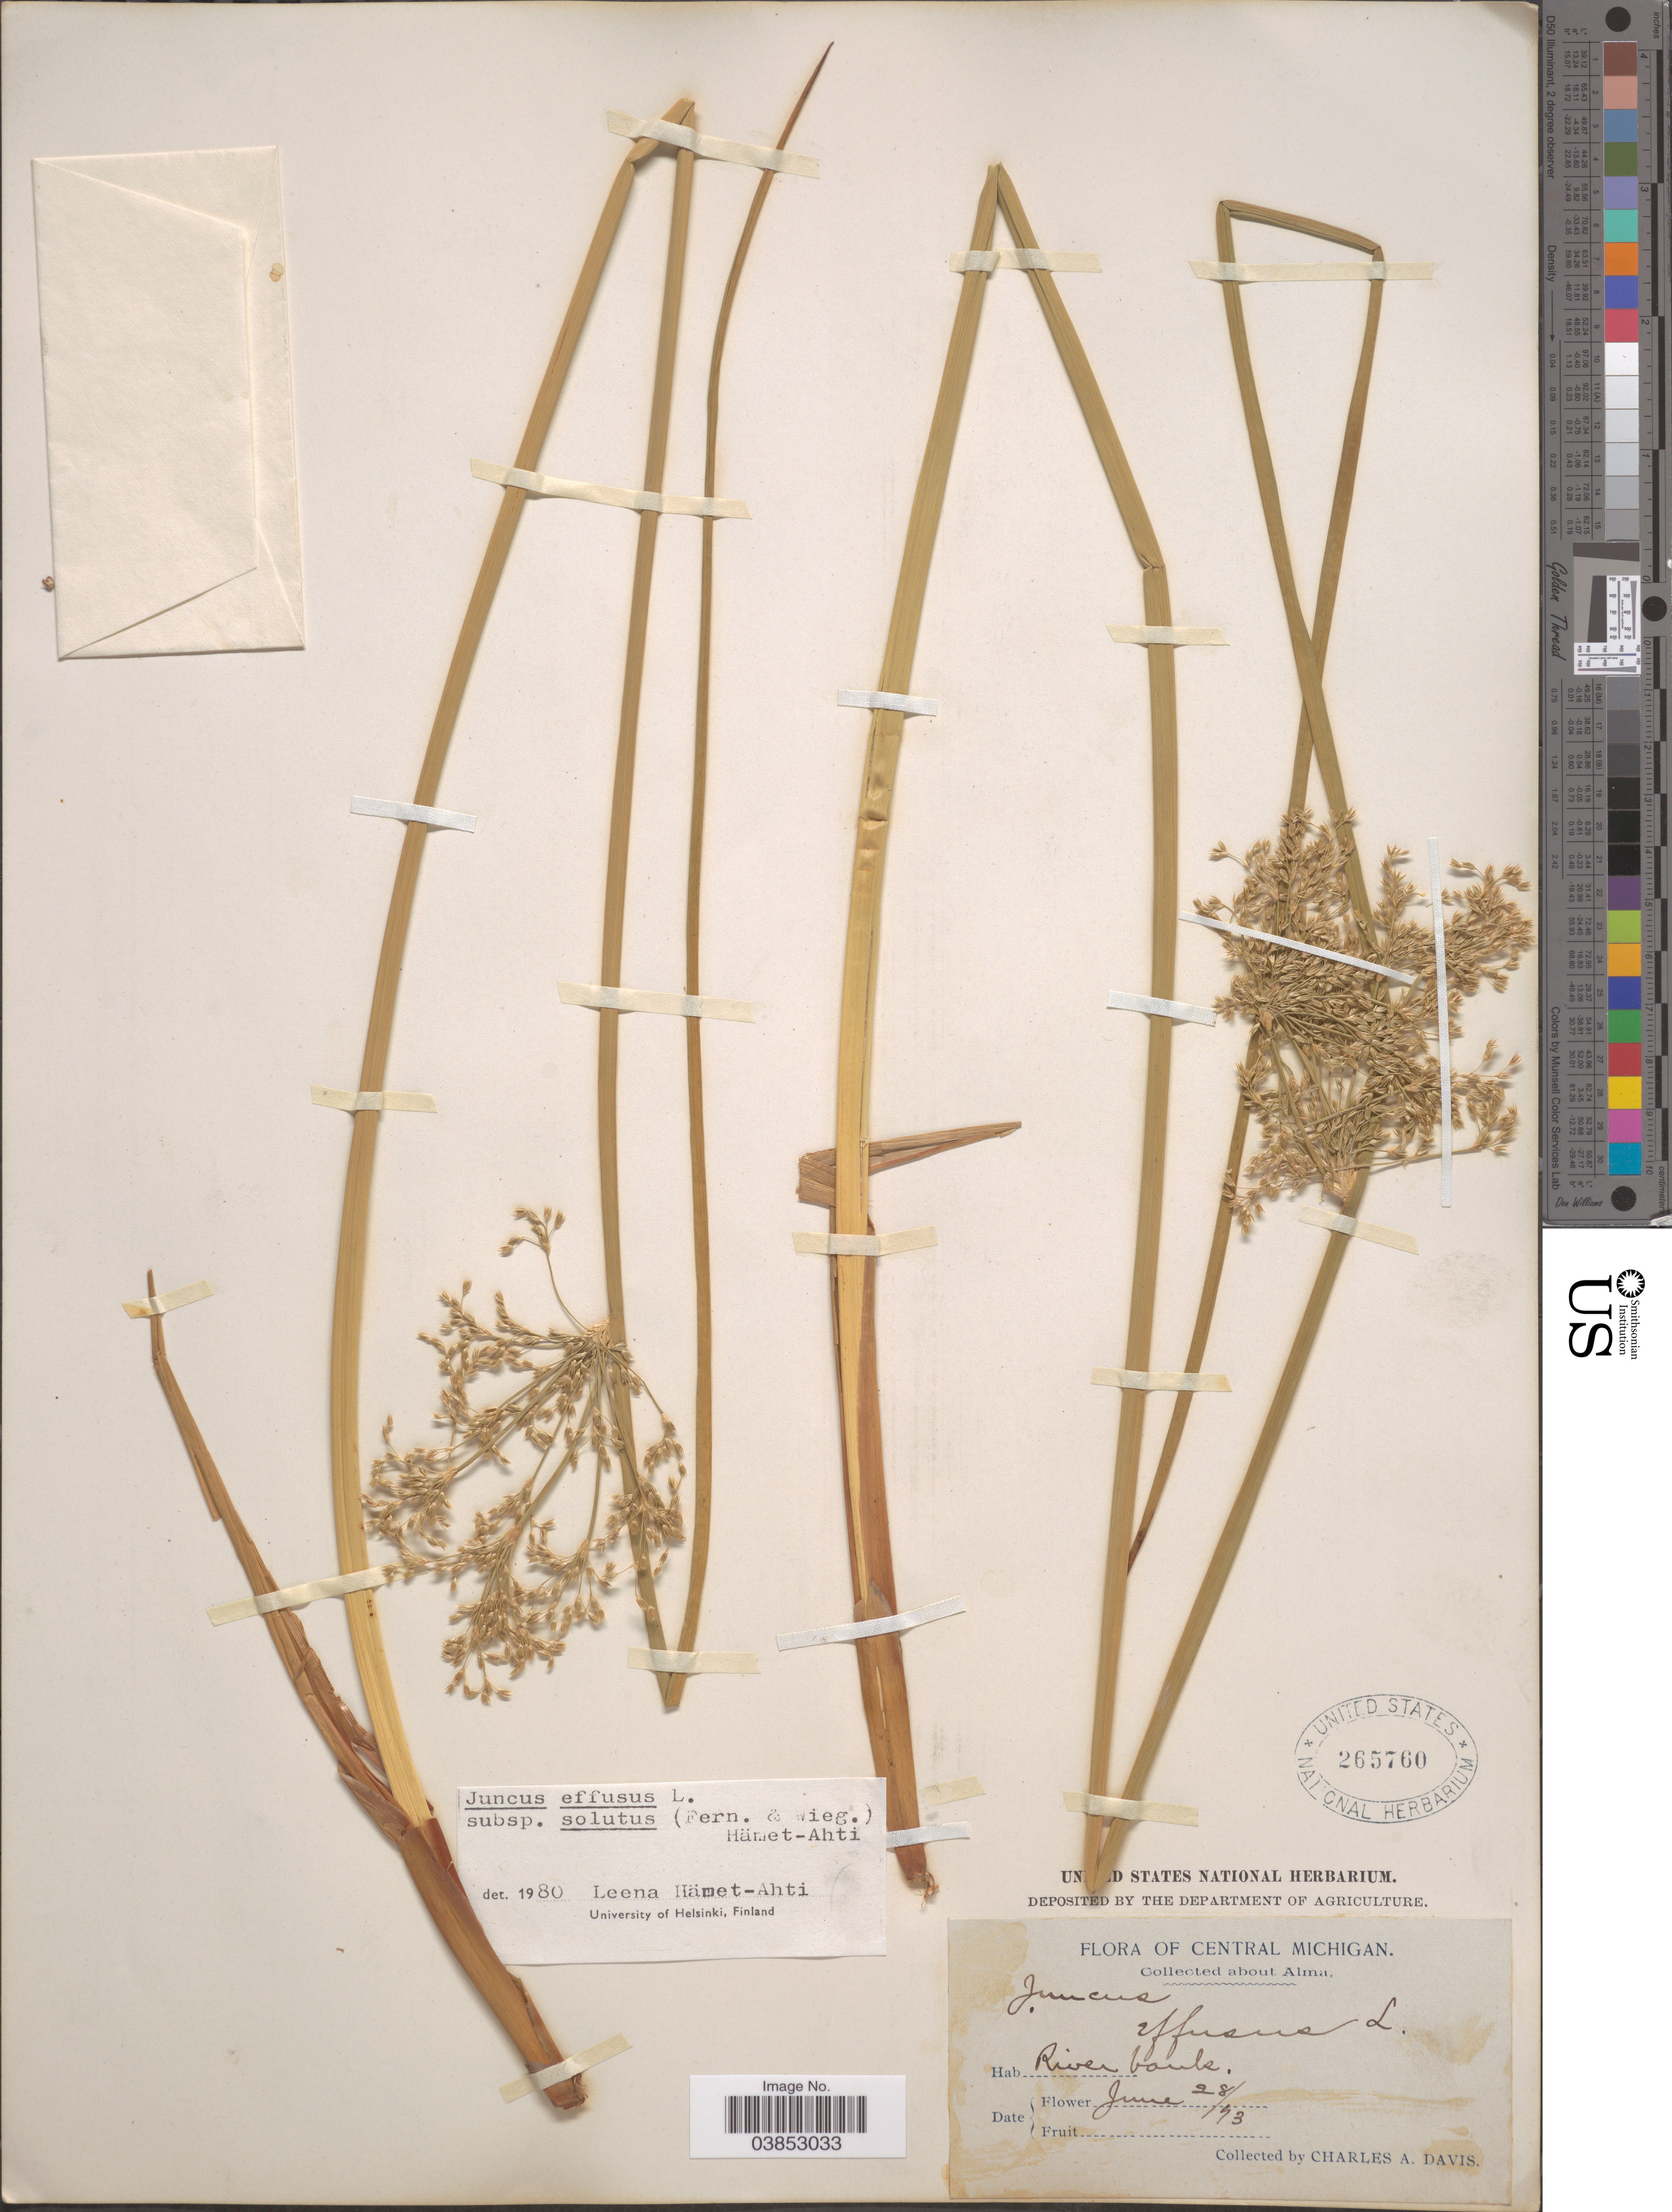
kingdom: Plantae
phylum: Tracheophyta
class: Liliopsida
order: Poales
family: Juncaceae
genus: Juncus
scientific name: Juncus effusus var. solutus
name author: Fernald & Wiegand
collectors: C. Davis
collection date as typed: Transcribed d/m/y: 28/6/73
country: United States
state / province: Michigan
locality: Central Michigan. About Alma. River bank.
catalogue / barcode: US 265760